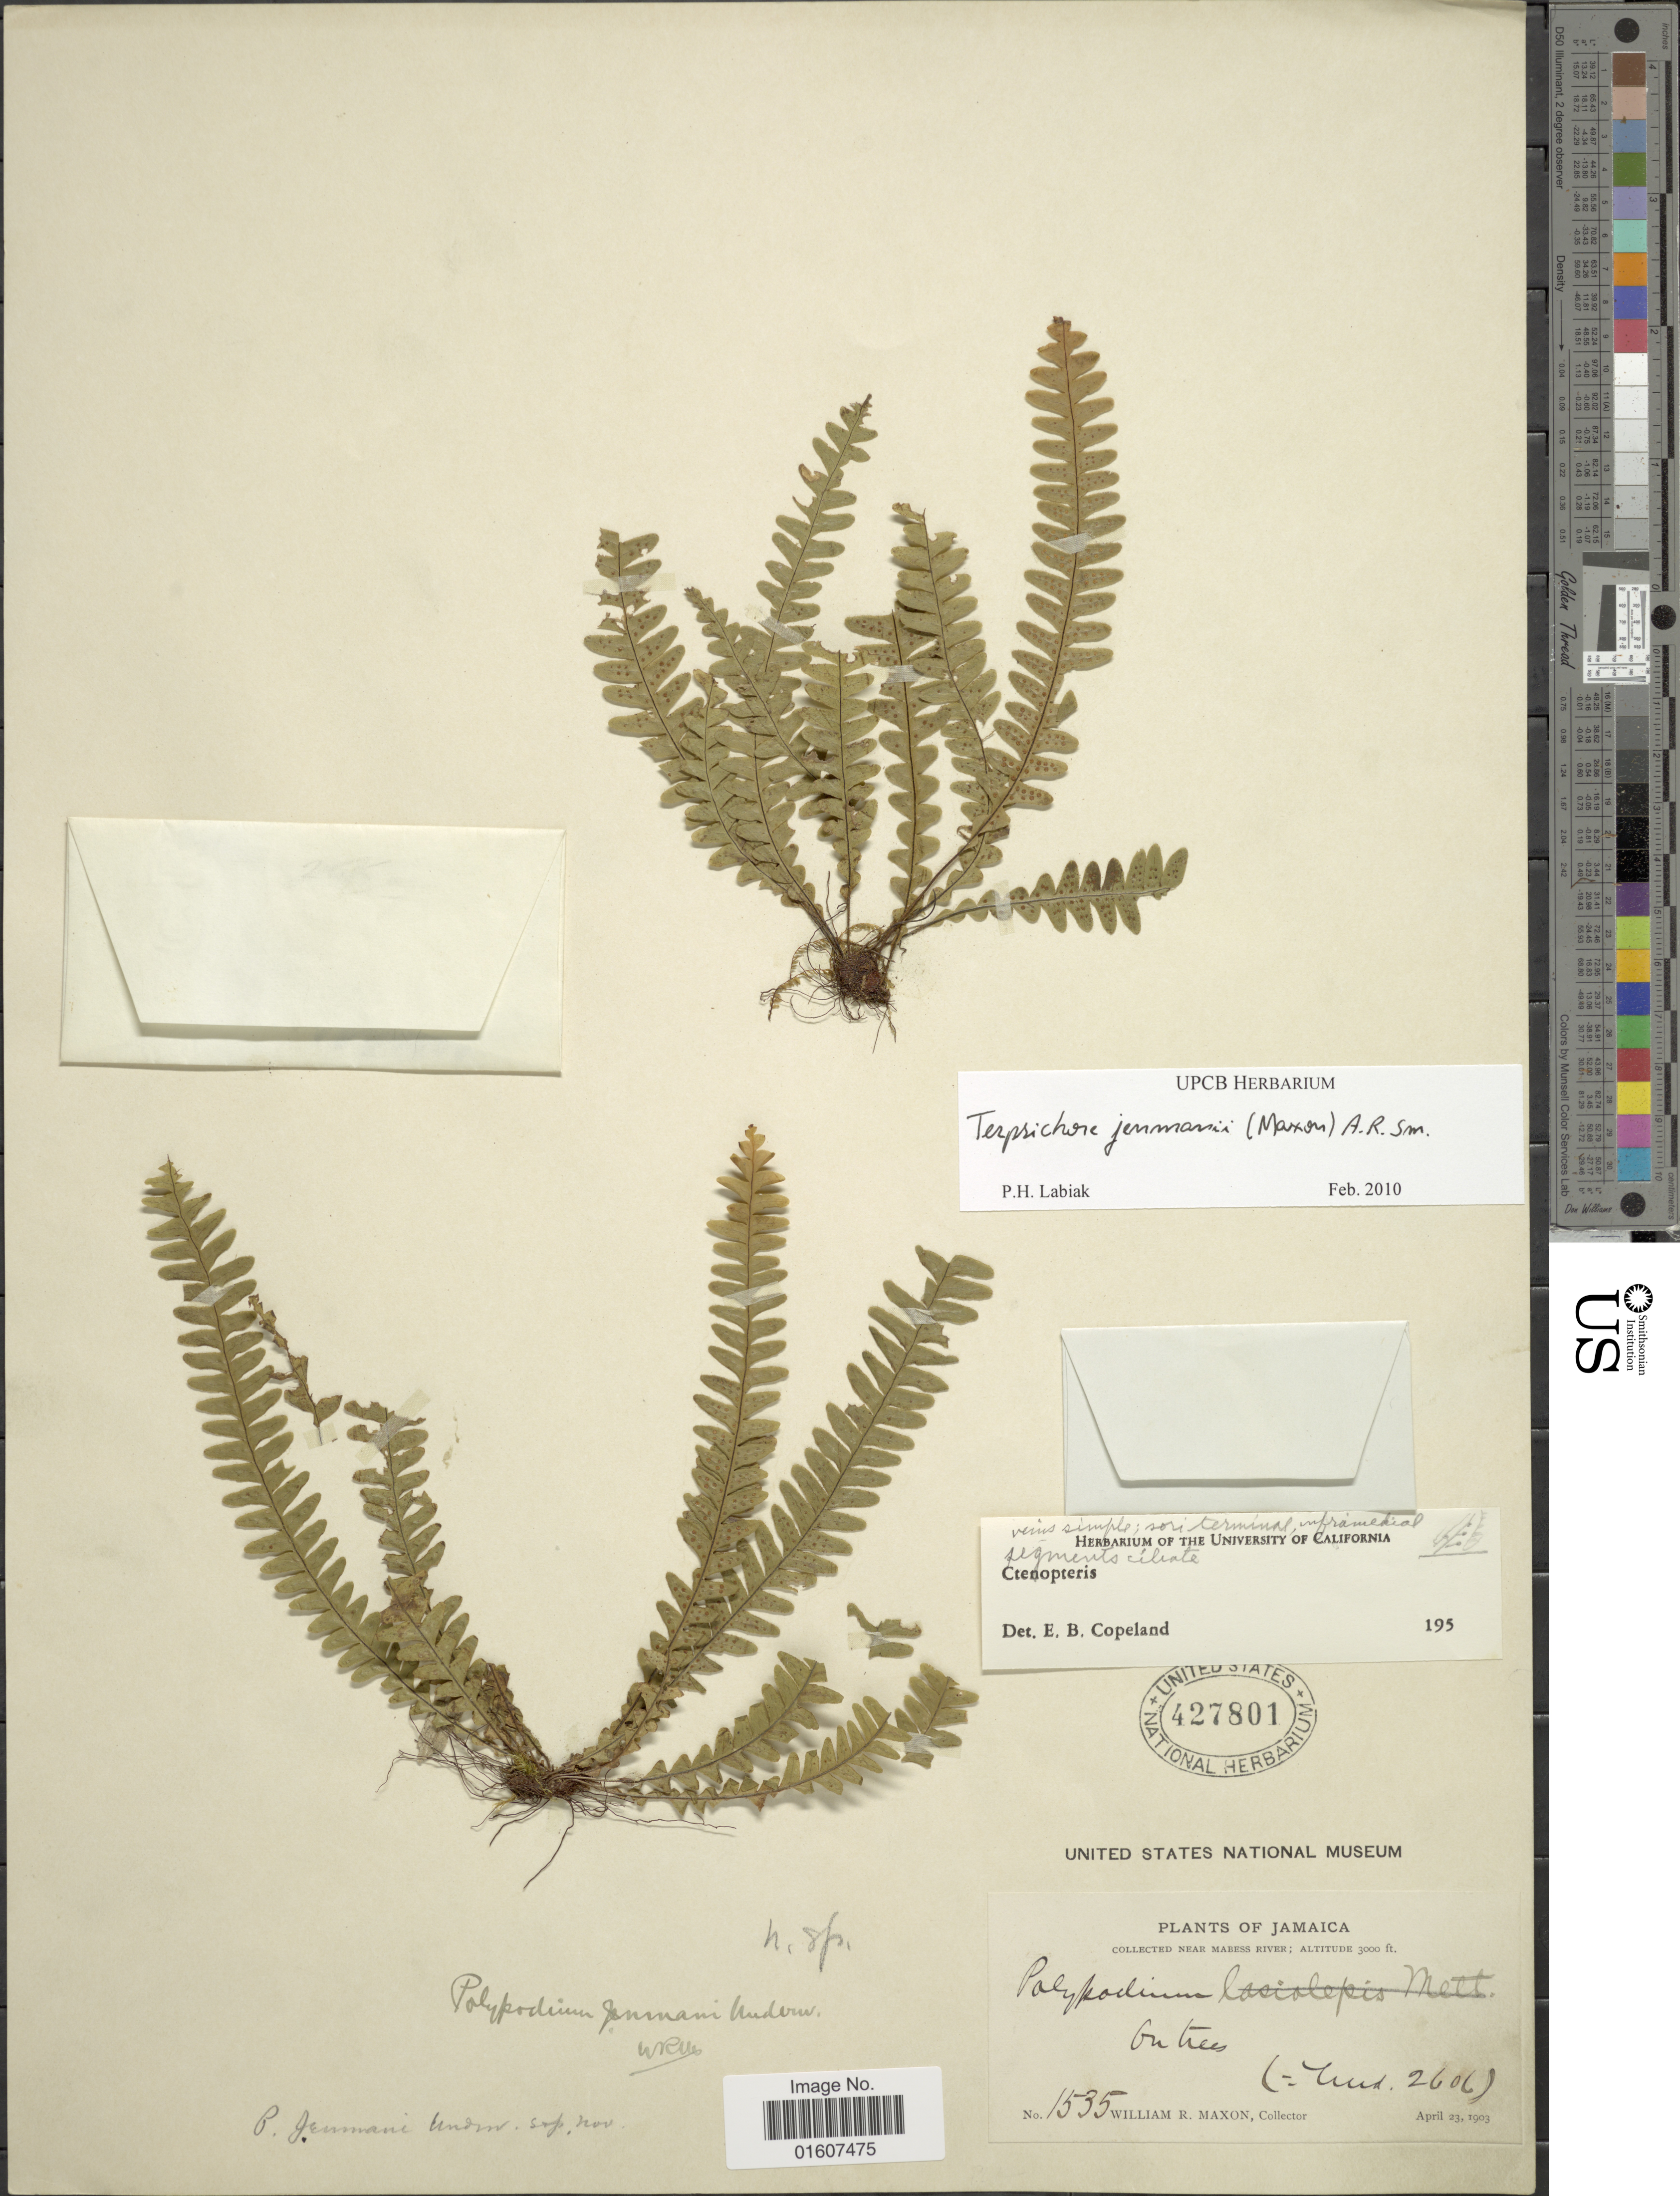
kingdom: Plantae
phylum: Tracheophyta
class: Polypodiopsida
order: Polypodiales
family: Polypodiaceae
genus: Terpsichore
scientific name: Terpsichore jenmanii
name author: (Underw. ex Maxon) A.R. Sm.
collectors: W. R. Maxon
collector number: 1535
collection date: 1903-04-23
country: Jamaica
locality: Near Mabess River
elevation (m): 914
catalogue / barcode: US 427801